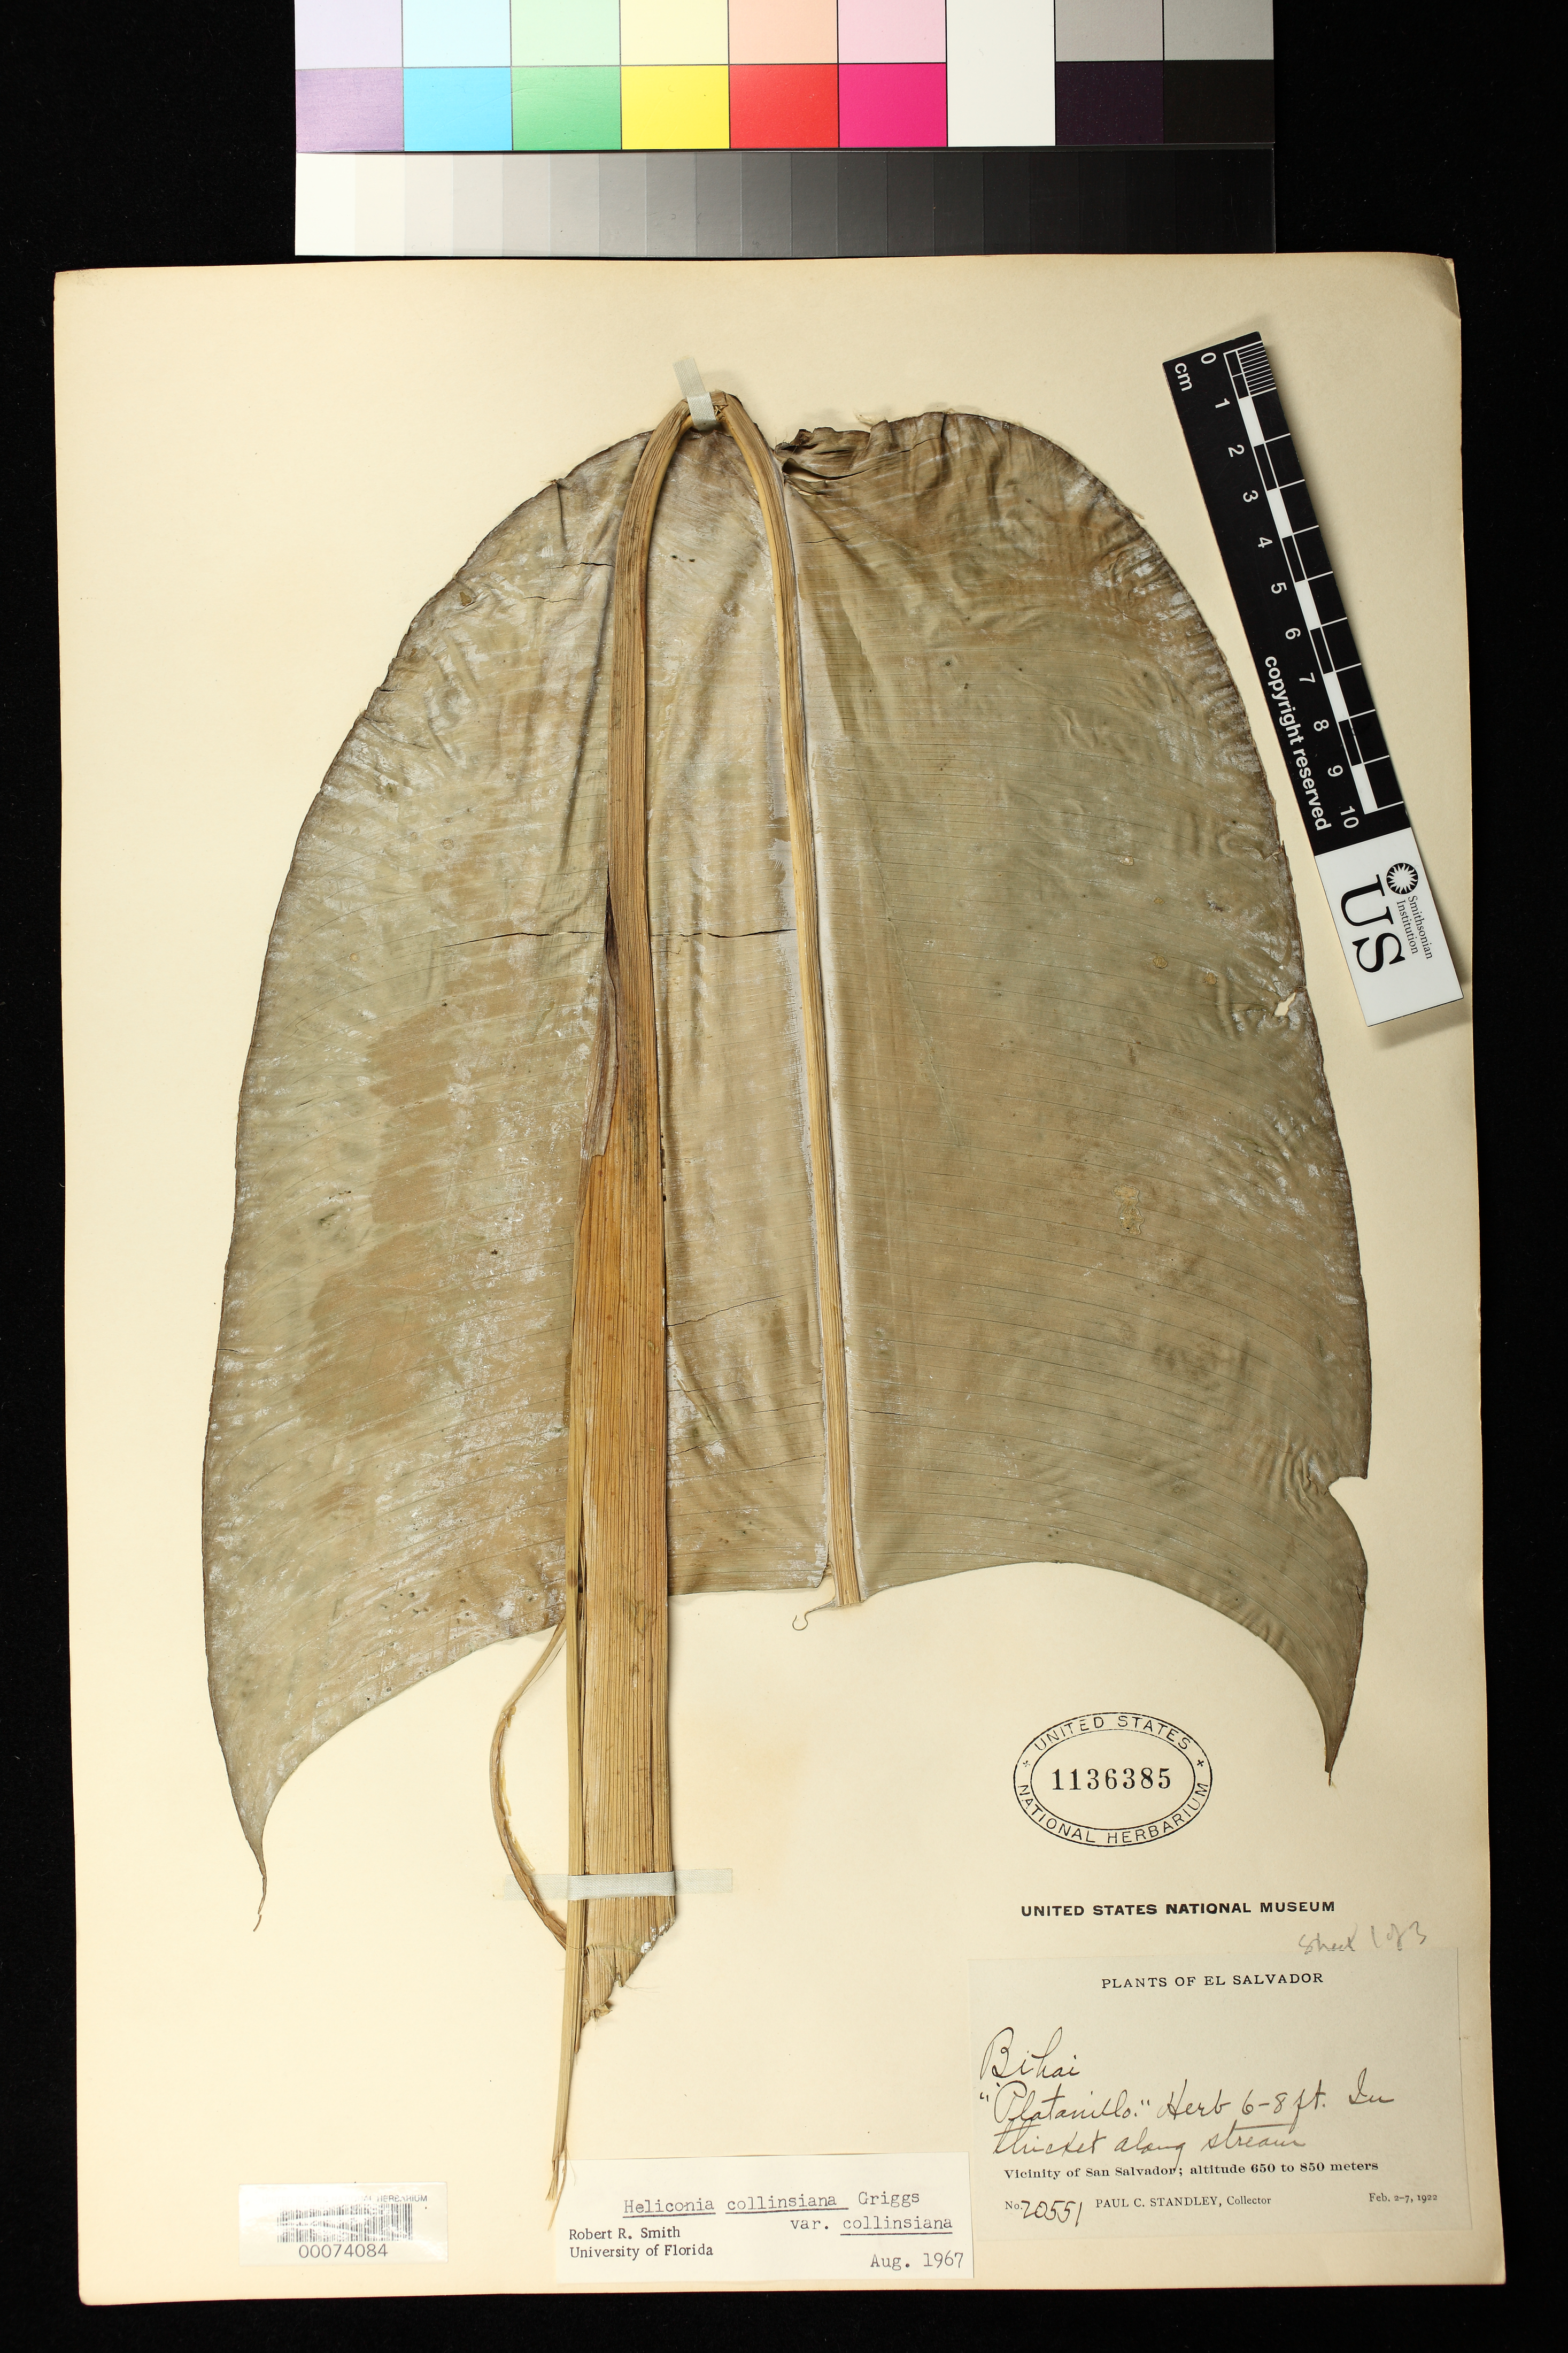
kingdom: Plantae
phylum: Tracheophyta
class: Liliopsida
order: Zingiberales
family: Heliconiaceae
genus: Heliconia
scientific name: Heliconia collinsiana var. collinsiana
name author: R.F. Griggs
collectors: P. C. Standley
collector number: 20551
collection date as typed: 02 Feb 1922 to 07 Feb 1922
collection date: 1922-02-02/1922-02-07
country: El Salvador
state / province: San Salvador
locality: Vicinity of San Salvador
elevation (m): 650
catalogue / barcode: US 1136385